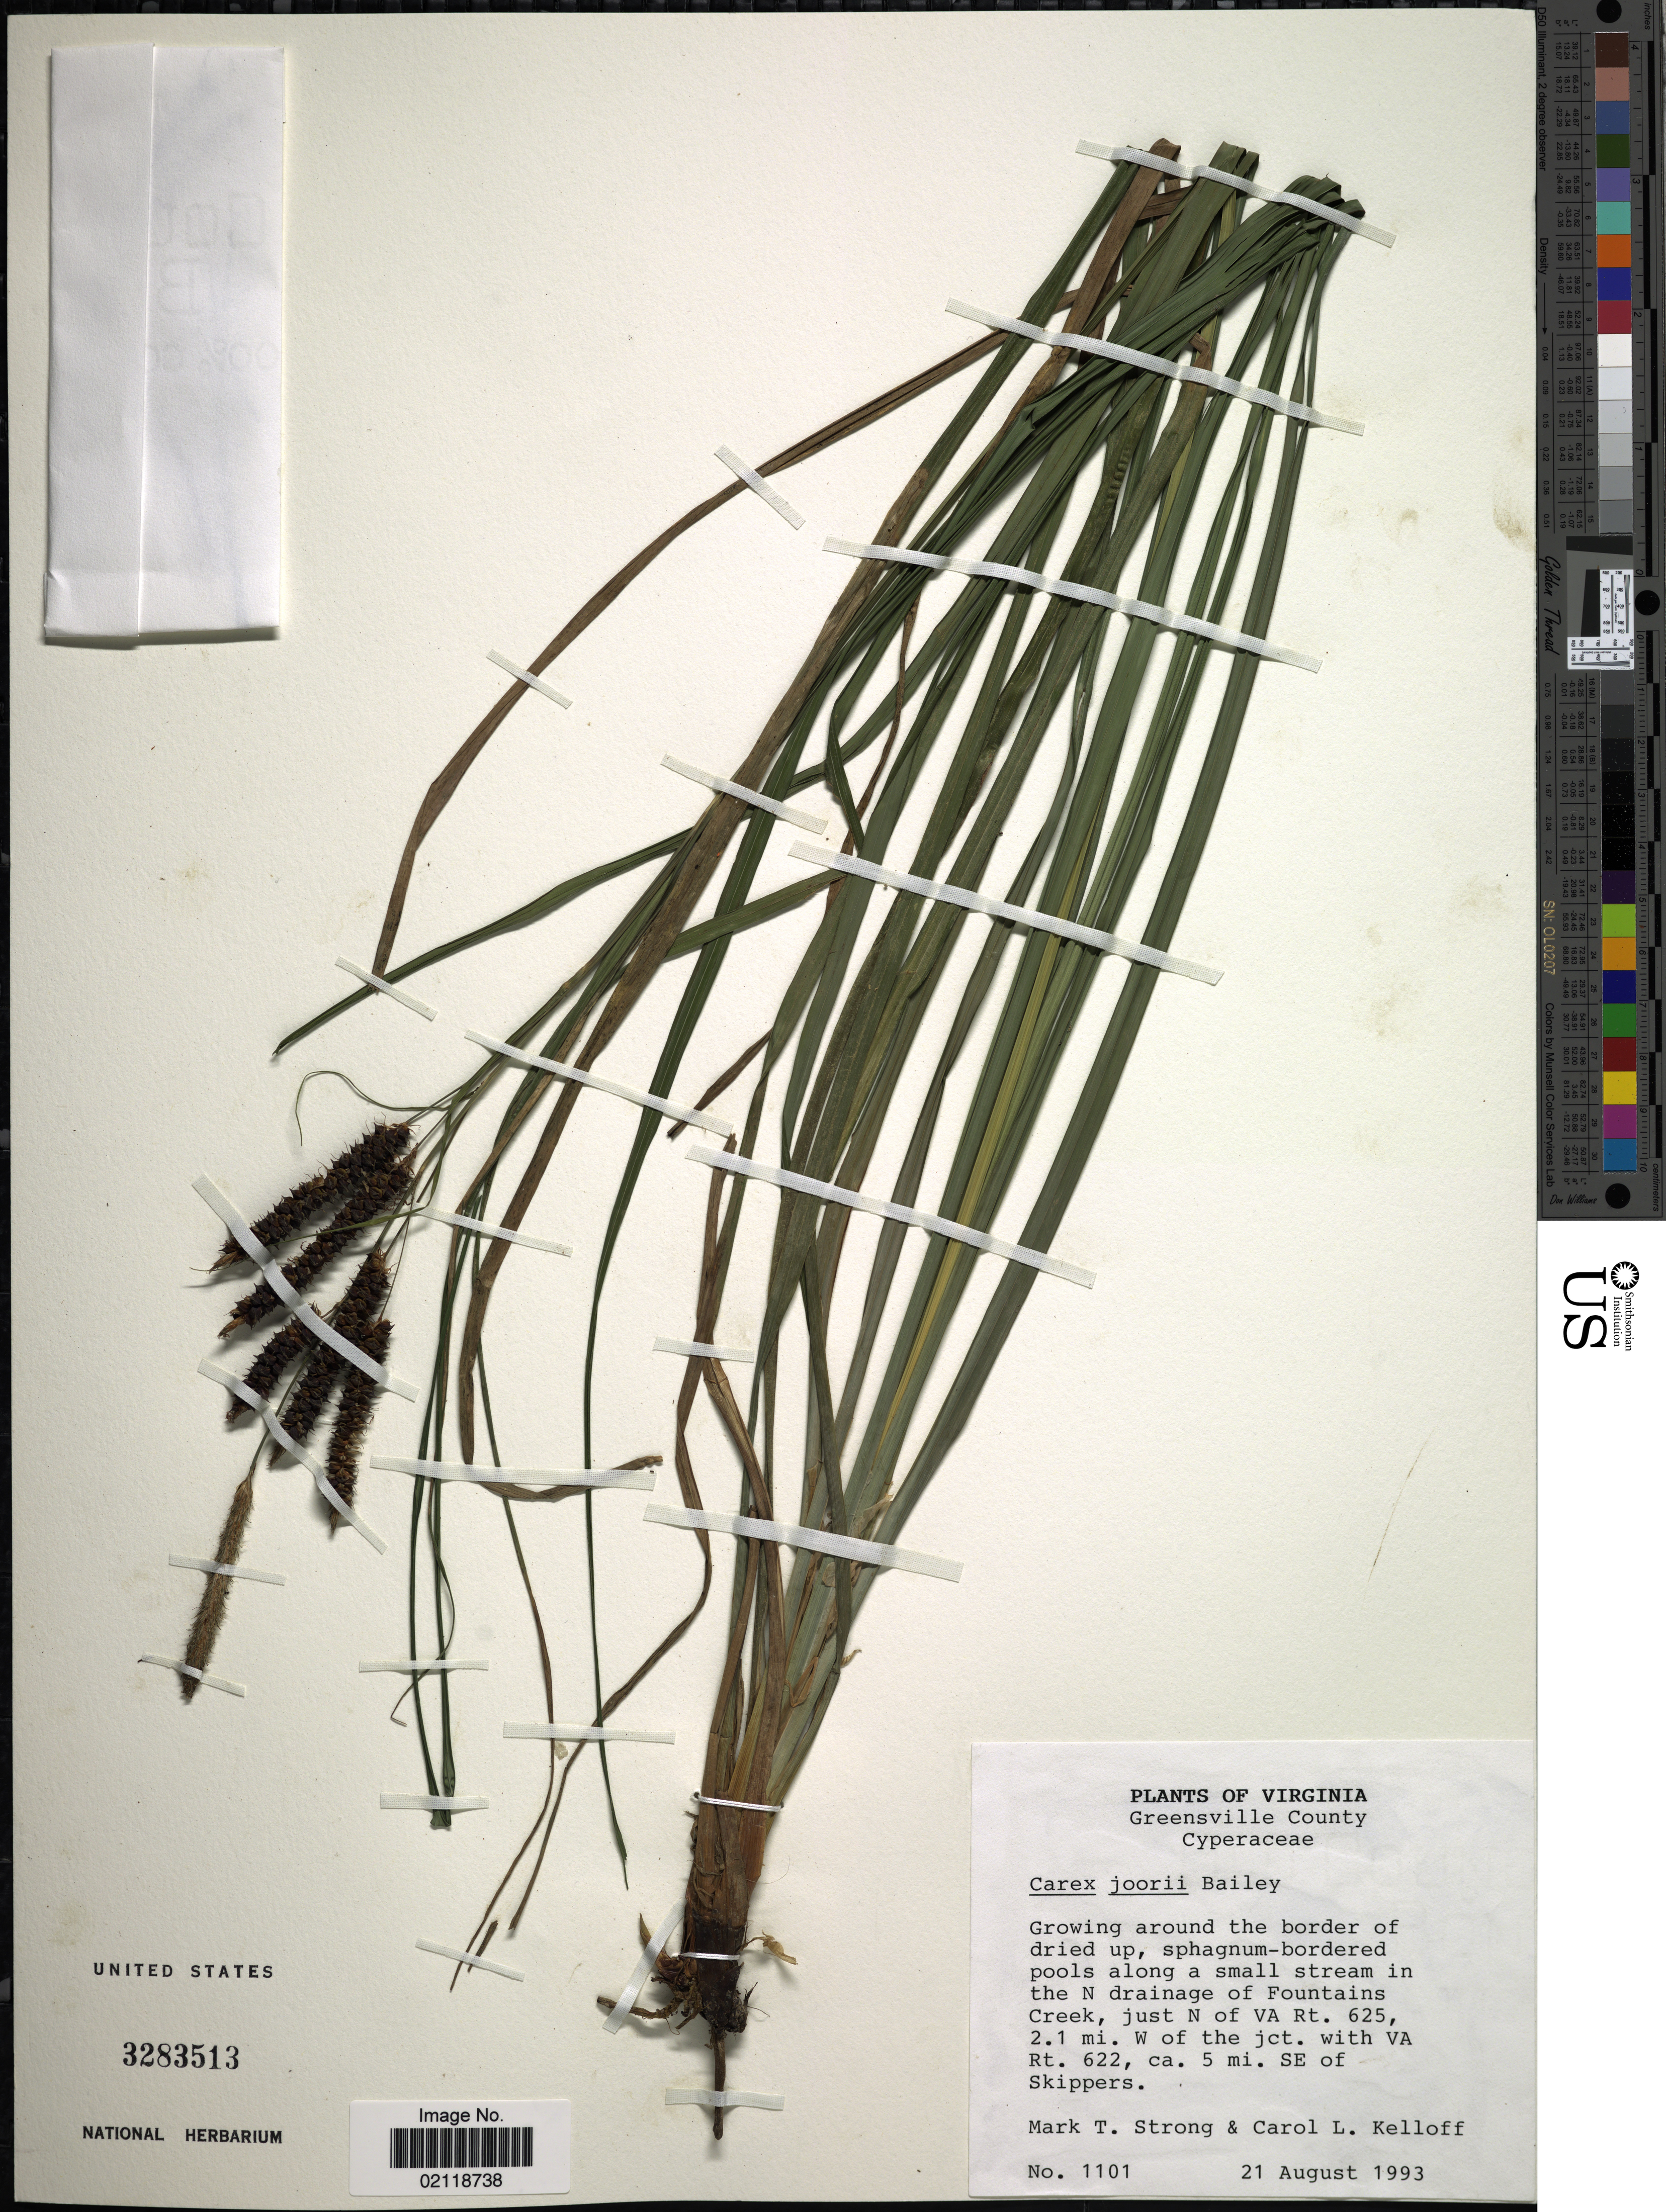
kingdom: Plantae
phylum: Tracheophyta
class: Liliopsida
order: Poales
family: Cyperaceae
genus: Carex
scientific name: Carex joorii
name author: L.H. Bailey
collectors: M. T. Strong & C. L. Kelloff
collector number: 1101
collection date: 1993-08-21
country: United States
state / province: Virginia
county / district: Greensville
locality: Greensville County, around the border of dried up, sphagnum-bordered pools along a small stream in the N drainage of Fountains Creek, just N of VA Rt. 625, 2.1 mi. W of the jct. with VA Rt. 622, ca. 5 mi. SE of Skippers.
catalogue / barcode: US 3283513